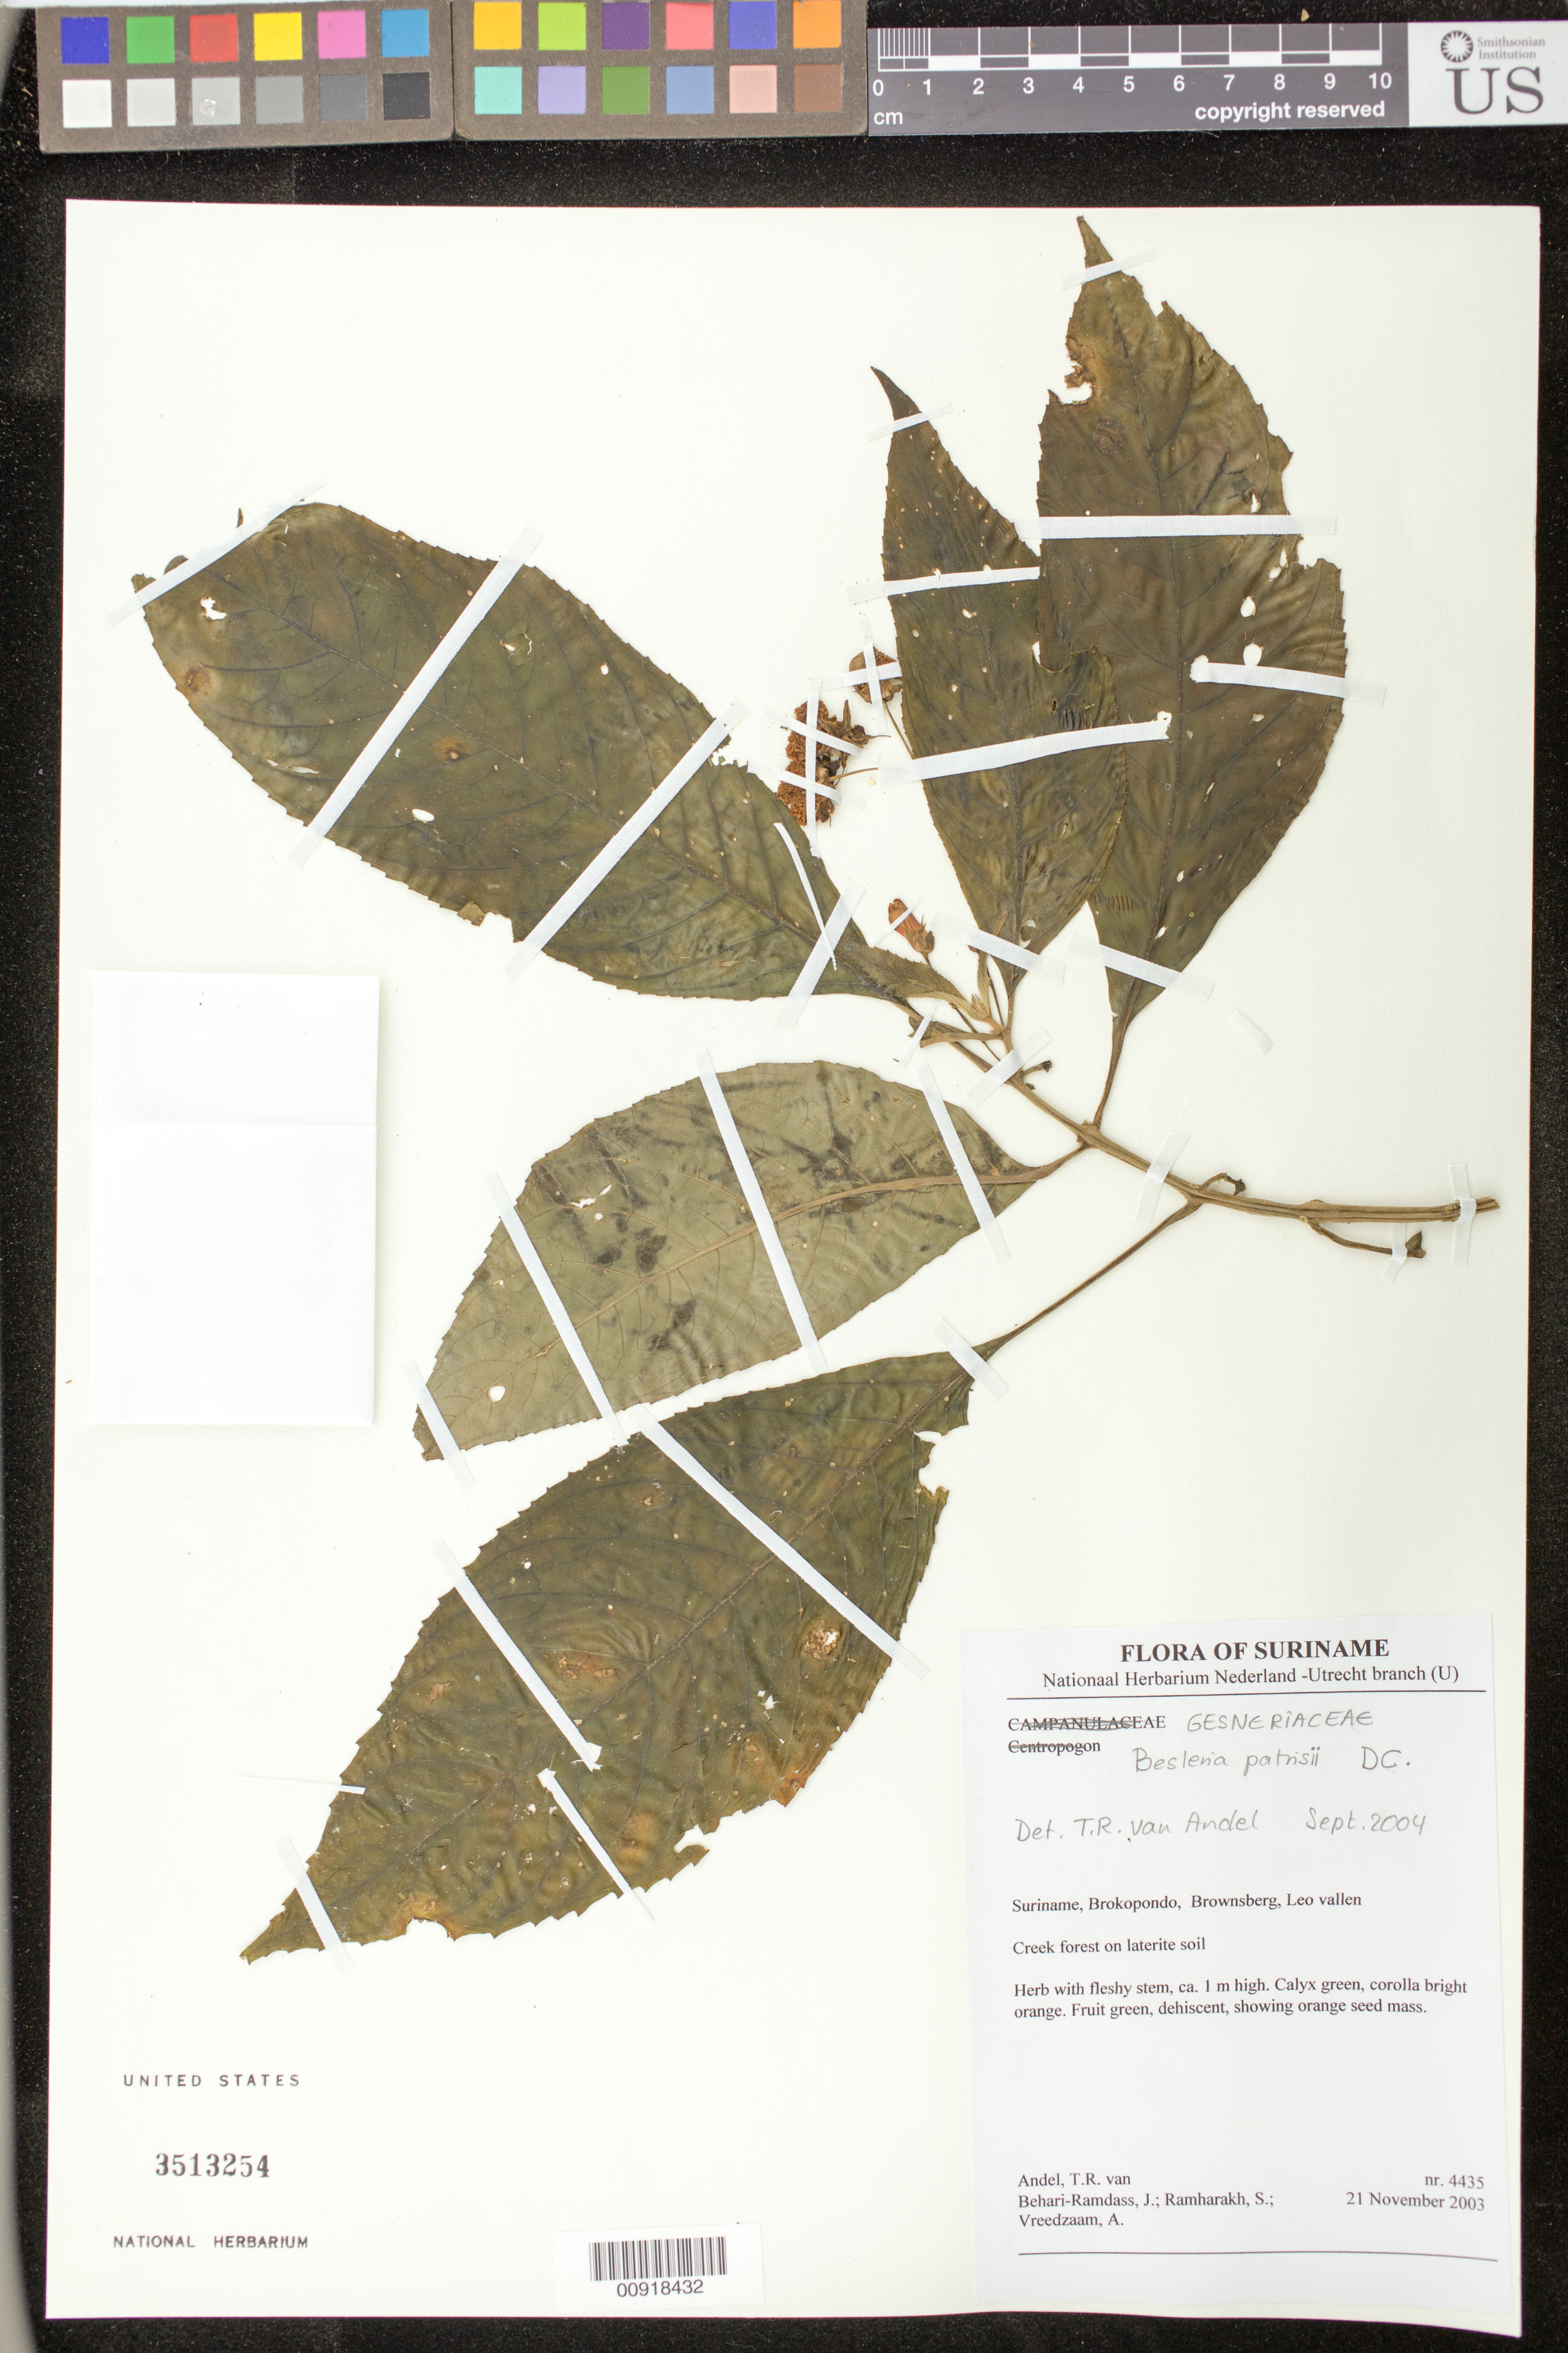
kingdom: Plantae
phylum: Tracheophyta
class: Magnoliopsida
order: Lamiales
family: Gesneriaceae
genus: Besleria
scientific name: Besleria patrisii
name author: DC.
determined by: Andel, Tinde R. van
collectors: T. R. van Andel, J. Behari-Ramdas, S. Ramharakh & A. Vreedzaam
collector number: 4435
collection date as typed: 21-Nov-03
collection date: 2003-11-21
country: Suriname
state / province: Brokopondo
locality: Brownsberg, Leo vallen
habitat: Creek forest on laterite soil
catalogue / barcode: US 3513254